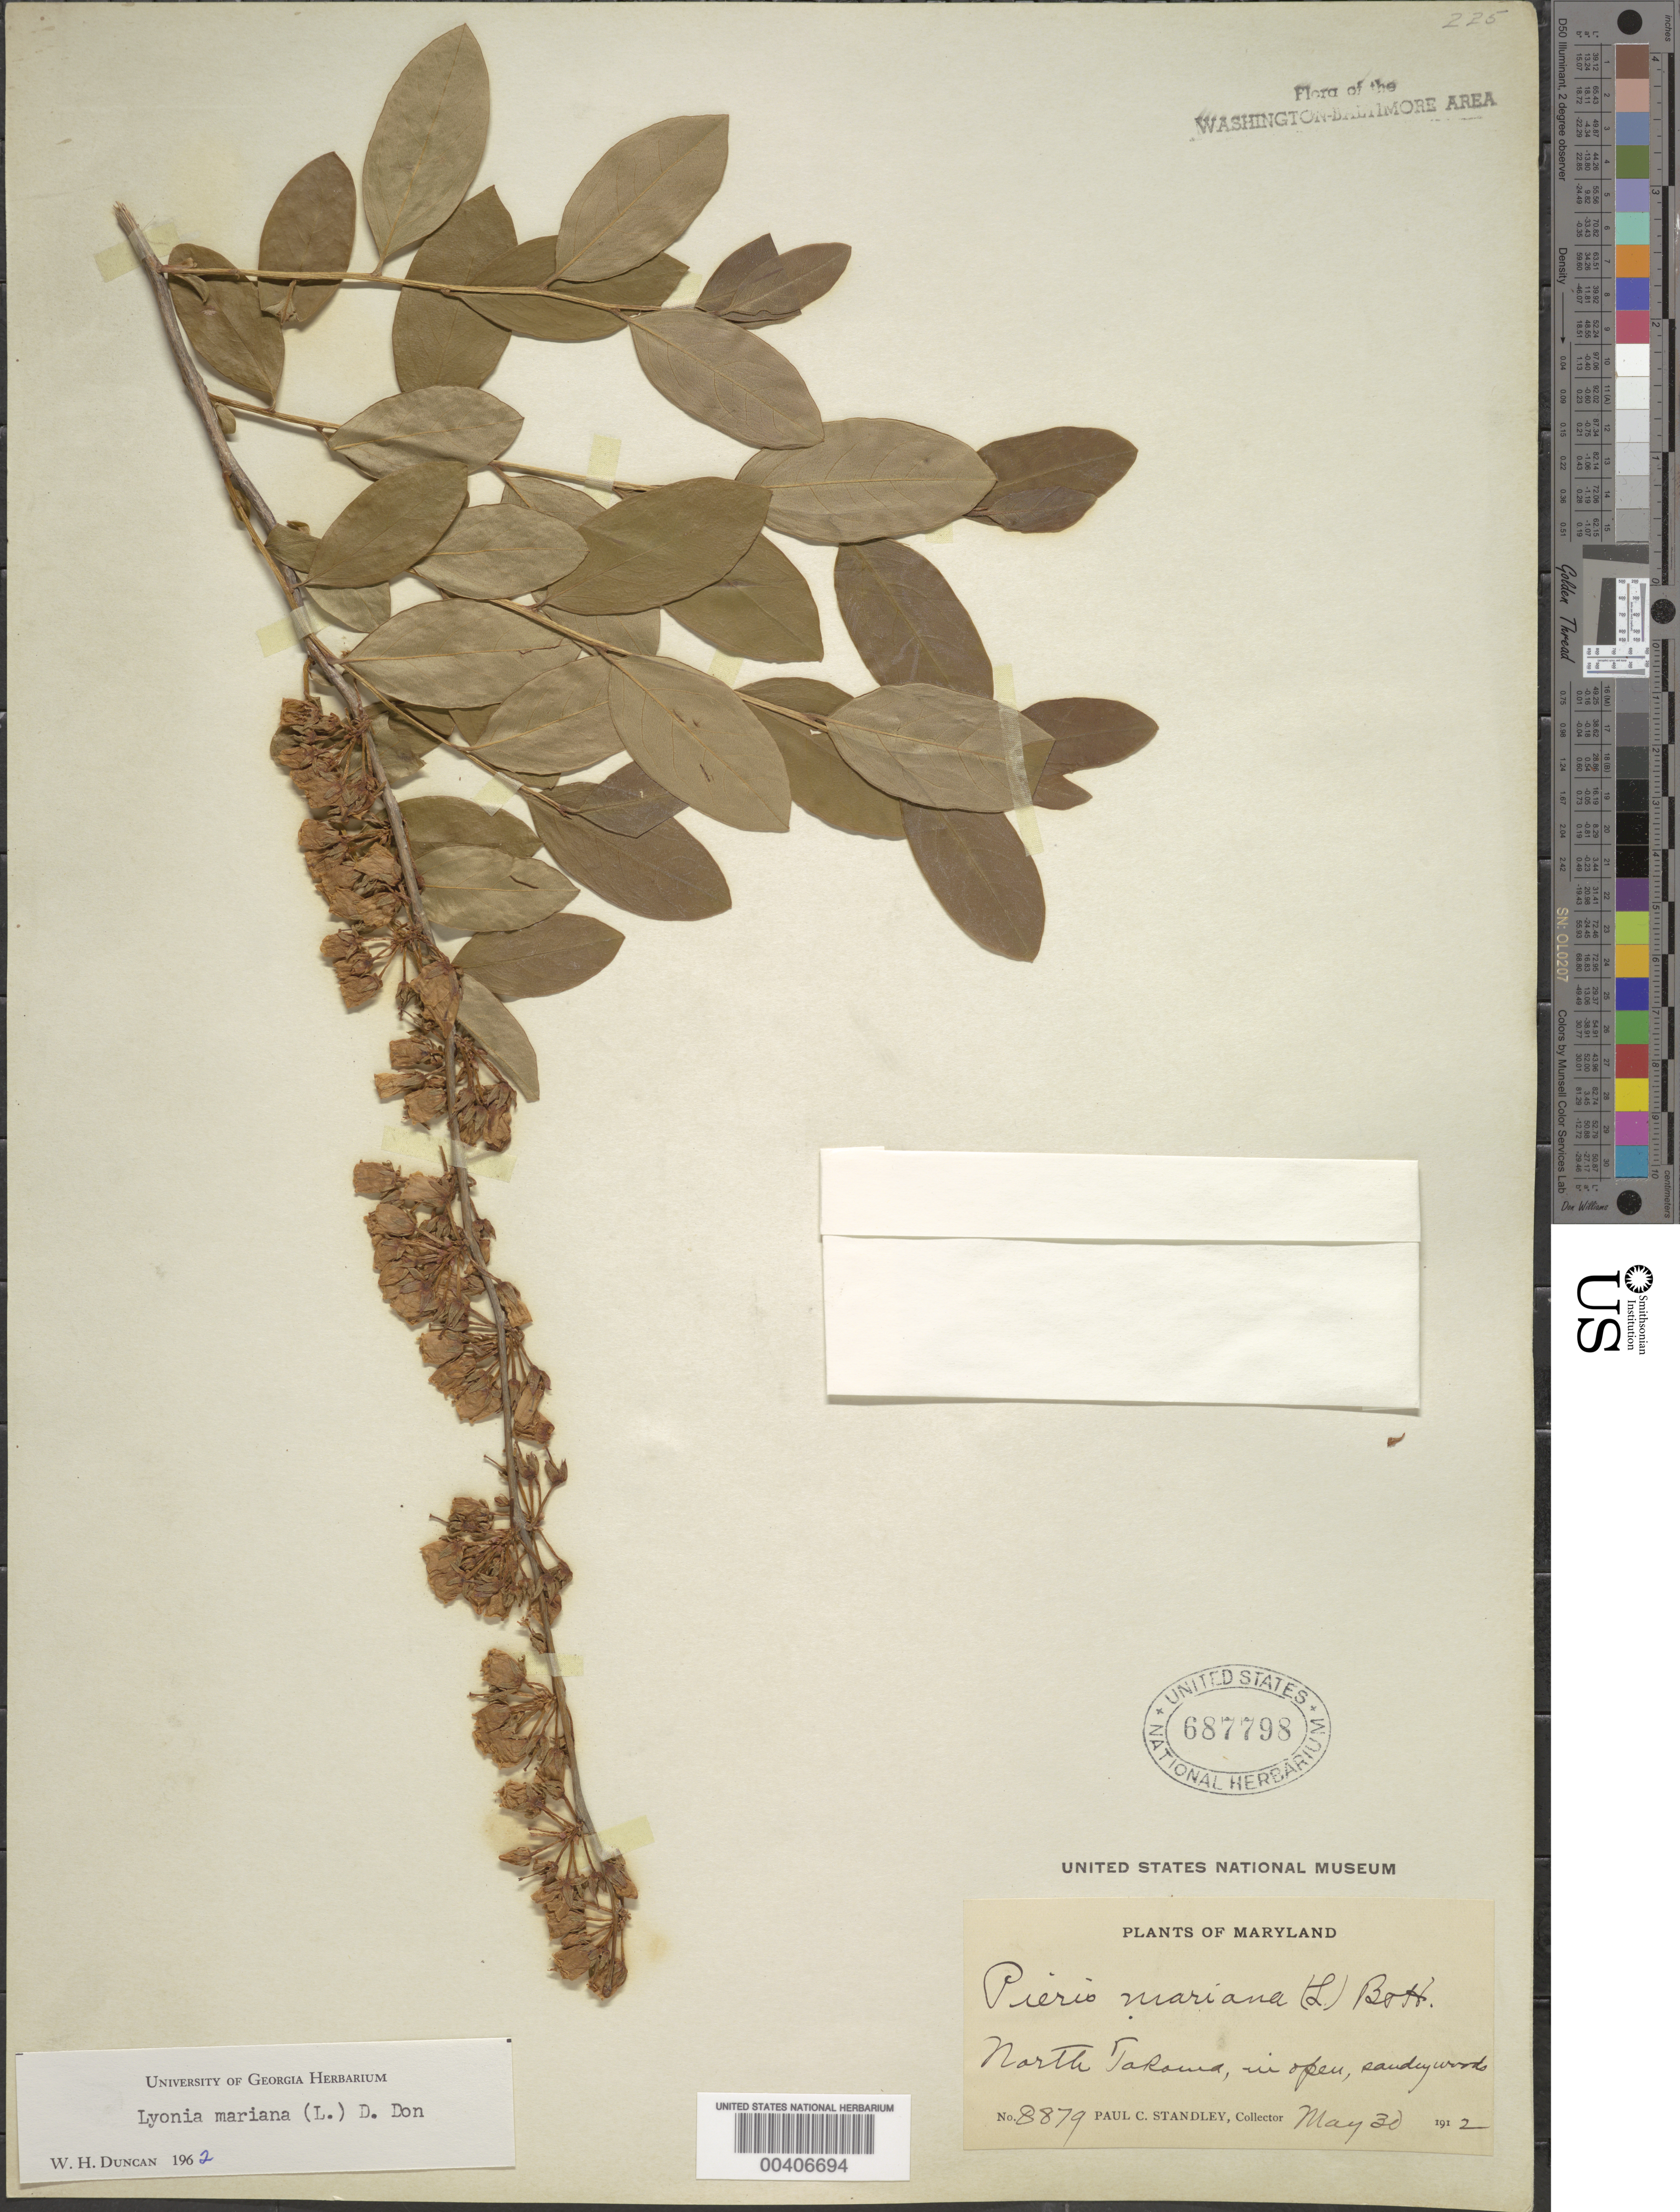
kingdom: Plantae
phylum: Tracheophyta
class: Magnoliopsida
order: Ericales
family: Ericaceae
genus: Lyonia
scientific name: Lyonia mariana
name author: (L.) D. Don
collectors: P. C. Standley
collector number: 8879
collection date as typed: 30 May 1912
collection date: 1912-05-30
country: United States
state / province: Maryland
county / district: Montgomery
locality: North Takoma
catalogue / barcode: US 687798